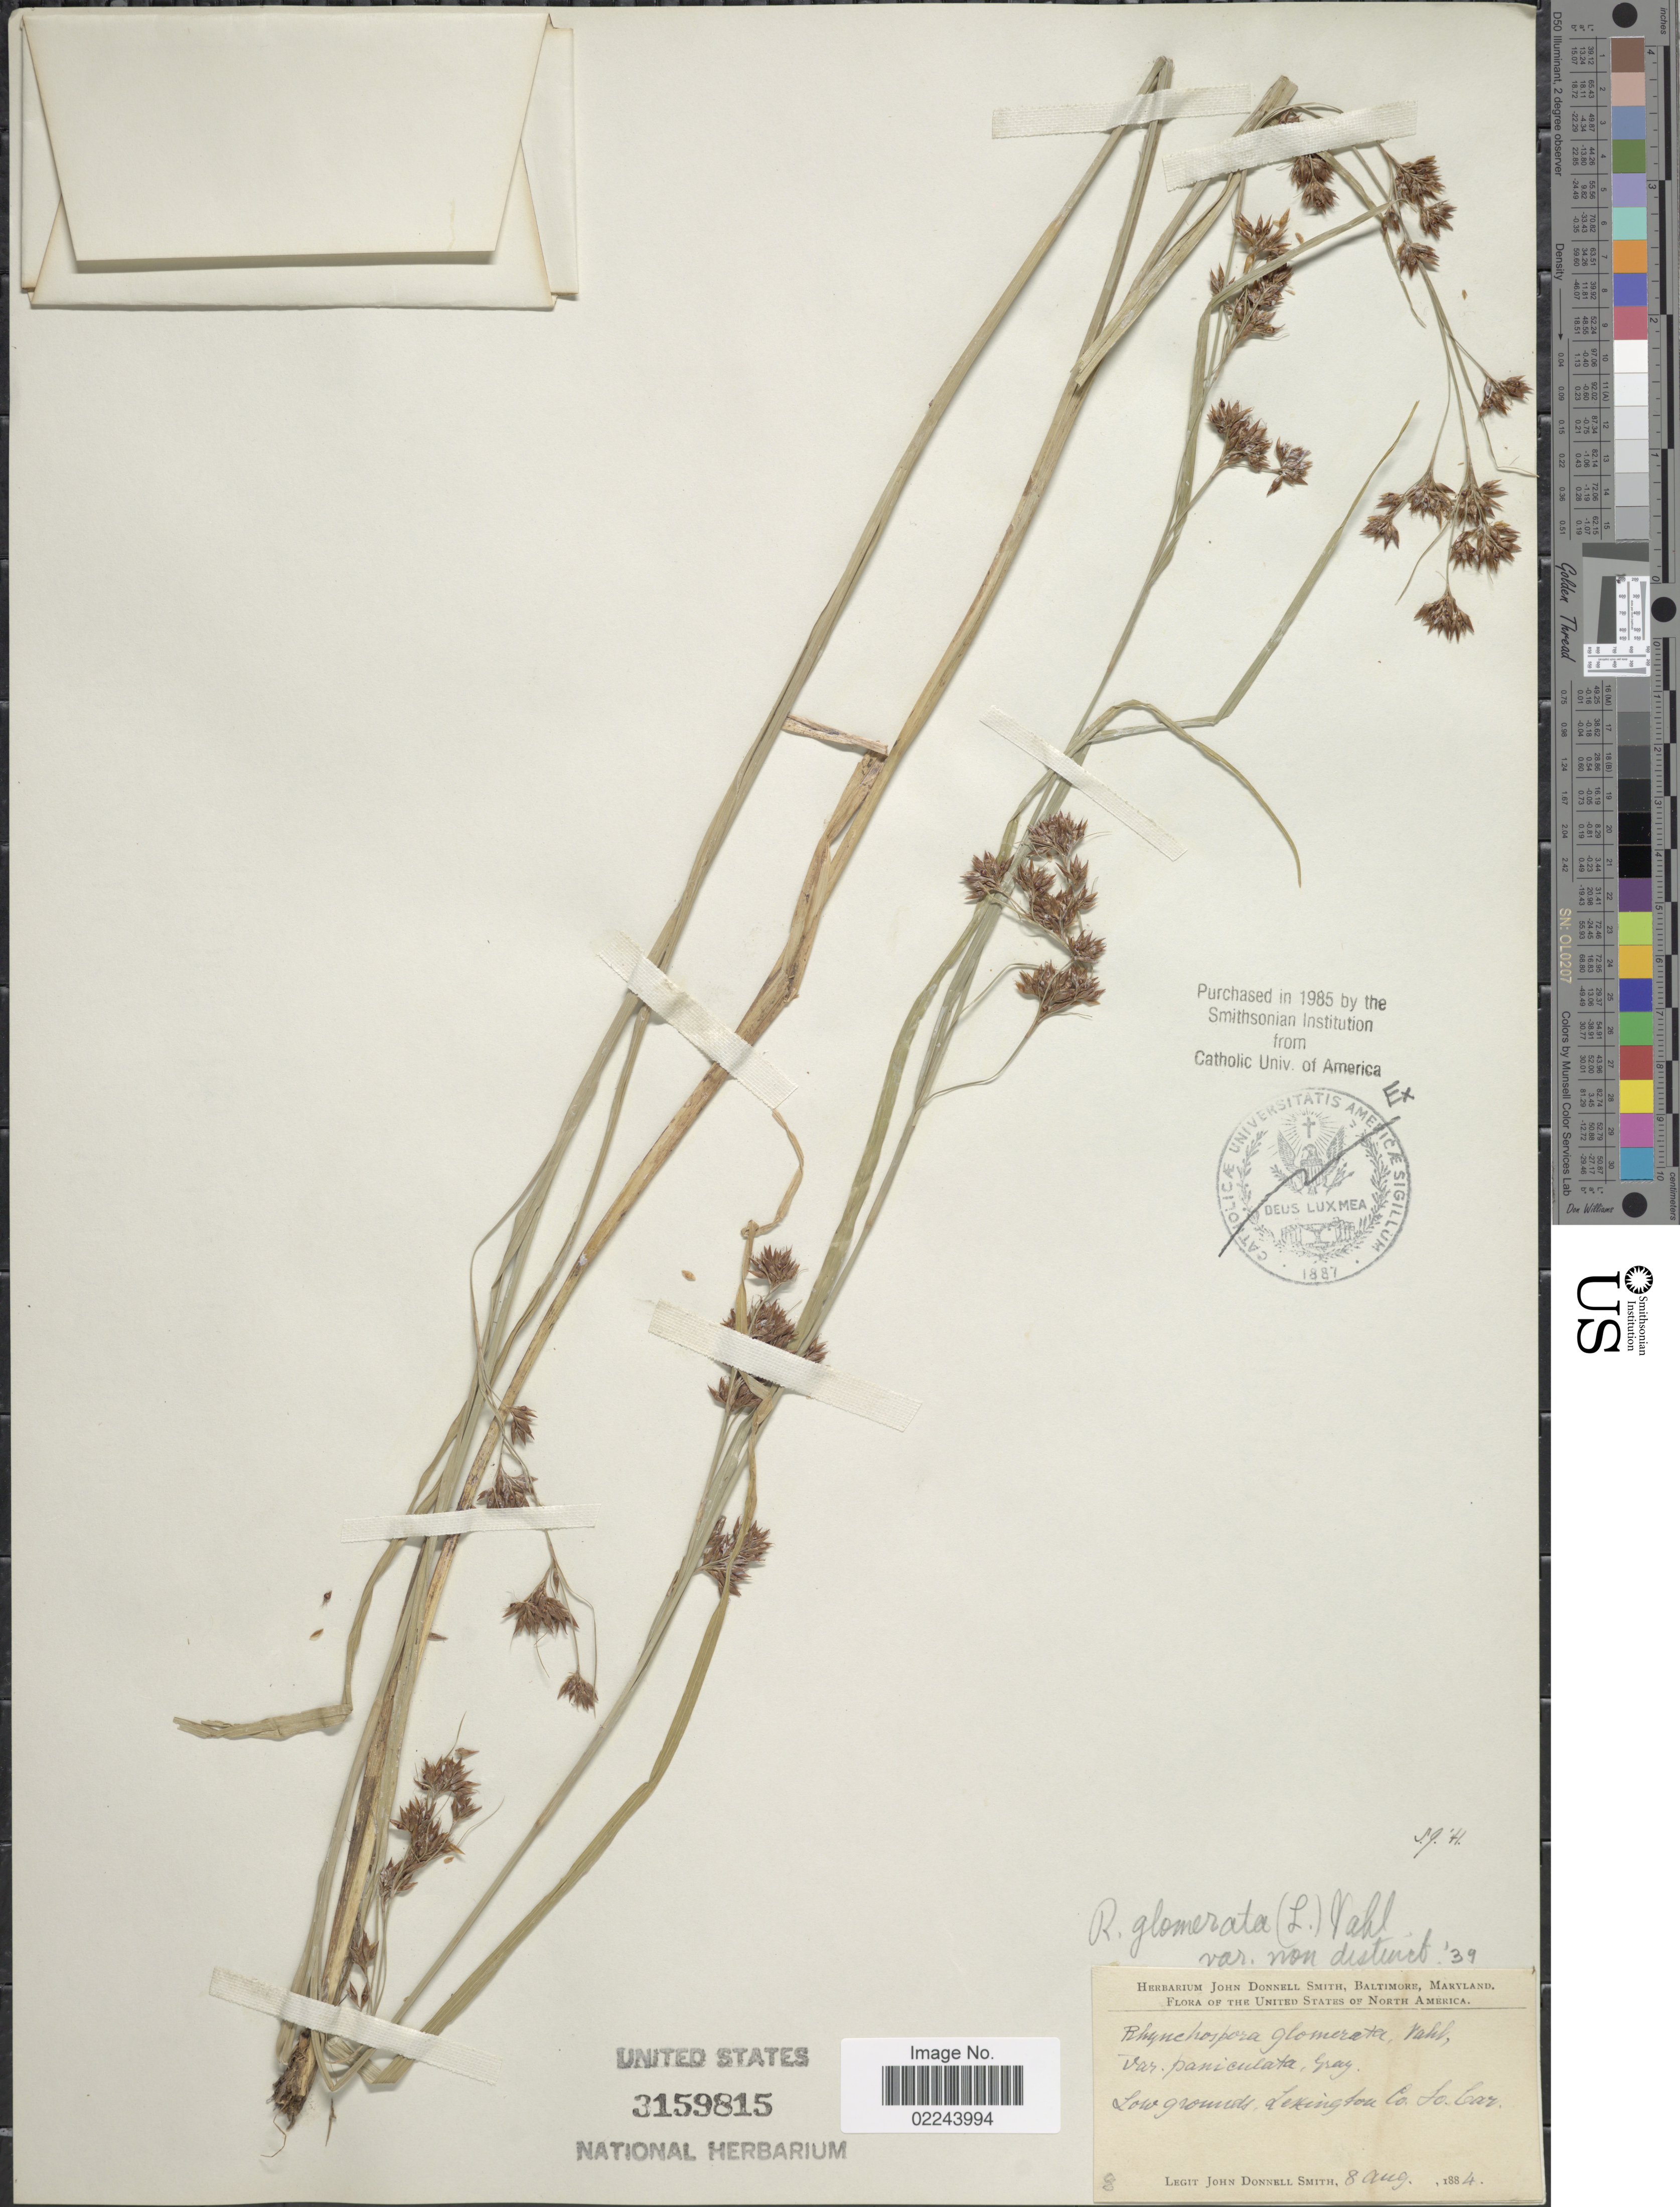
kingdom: Plantae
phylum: Tracheophyta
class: Liliopsida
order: Poales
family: Cyperaceae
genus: Rhynchospora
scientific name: Rhynchospora glomerata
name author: (L.) Vahl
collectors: J. Donnell Smith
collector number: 8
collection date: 1884-08-08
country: United States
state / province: South Carolina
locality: Lexington Co., So. Car.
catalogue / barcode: US 3159815